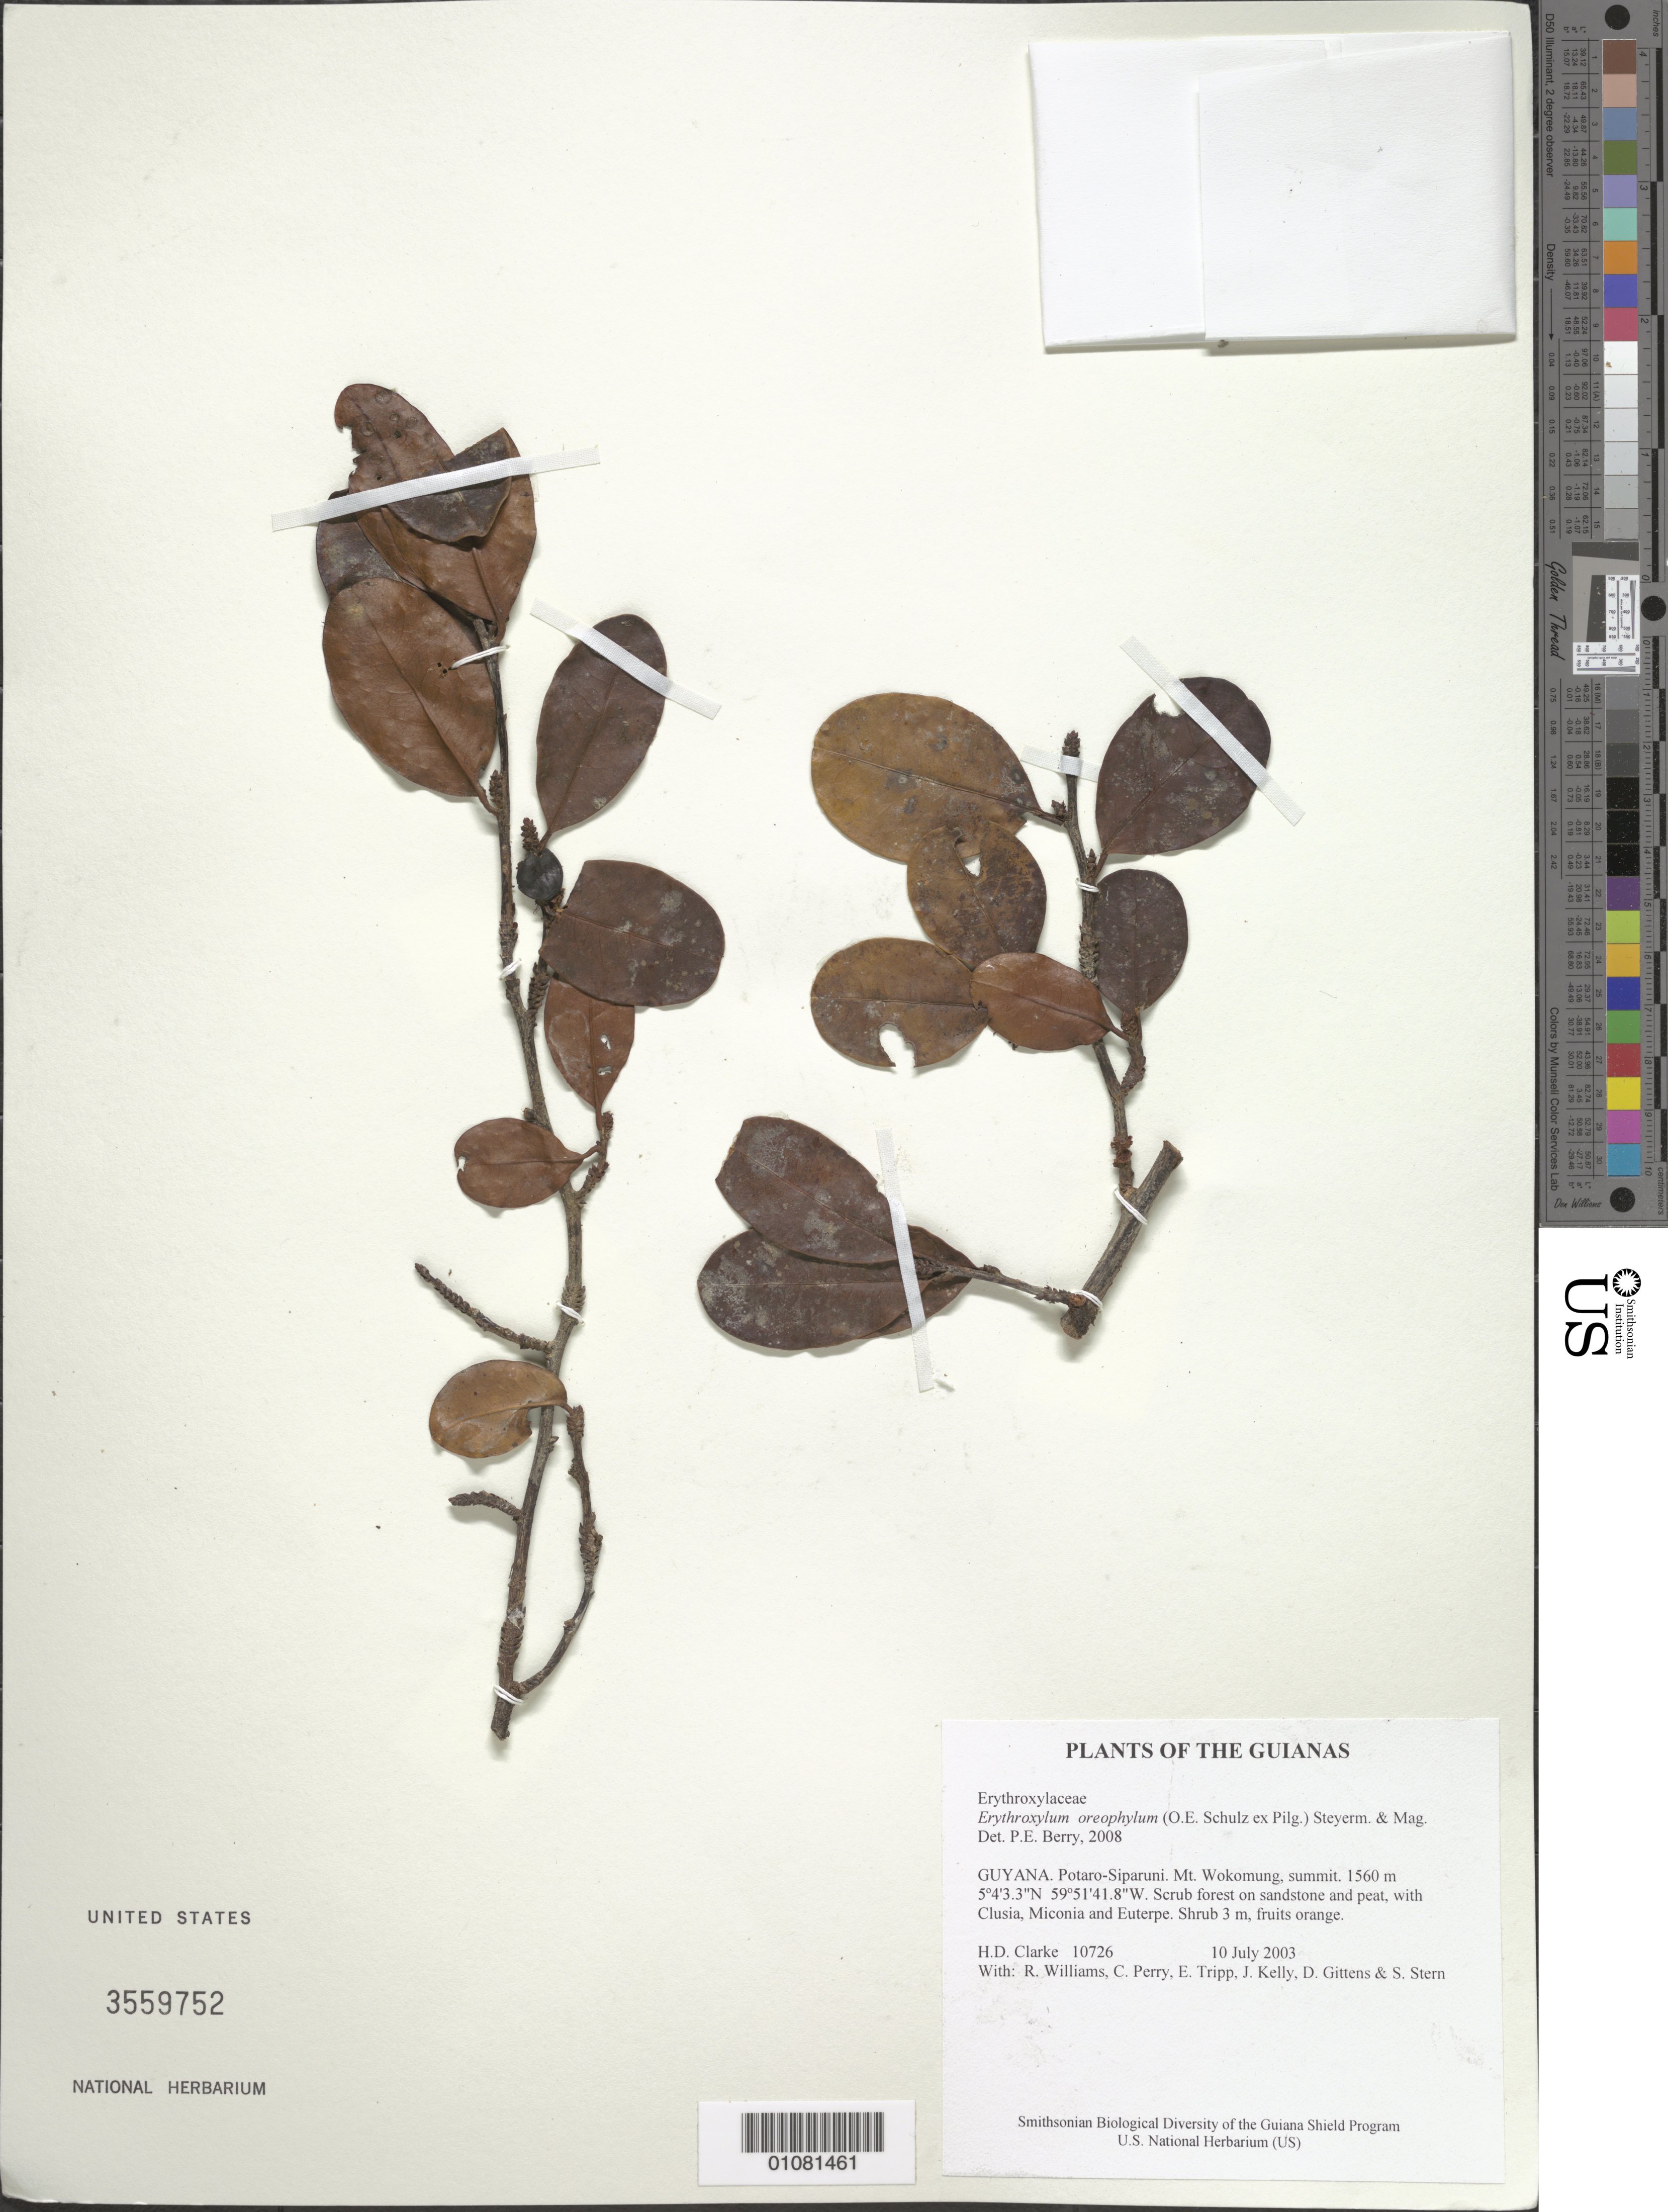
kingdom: Plantae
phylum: Tracheophyta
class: Magnoliopsida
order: Malpighiales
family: Erythroxylaceae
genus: Erythroxylum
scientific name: Erythroxylum oreophilum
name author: (O.E. Schulz ex Pilg.) Steyerm. & Maguire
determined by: Berry, P. E., (WIS), University of Wisconsin - Madison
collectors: H. D. Clarke, R. Williams, C. Perry, E. Tripp, J. Kelly, D. Gittens & S. R. Stern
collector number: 10726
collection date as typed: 10 July 2003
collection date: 2003-07-10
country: Guyana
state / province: Potaro-Siparuni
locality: Mt. Wokomung, summit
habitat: Scrub forest on sandstone and peat, with Clusia, Miconia and Euterpe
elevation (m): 1560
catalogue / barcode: US 3559752